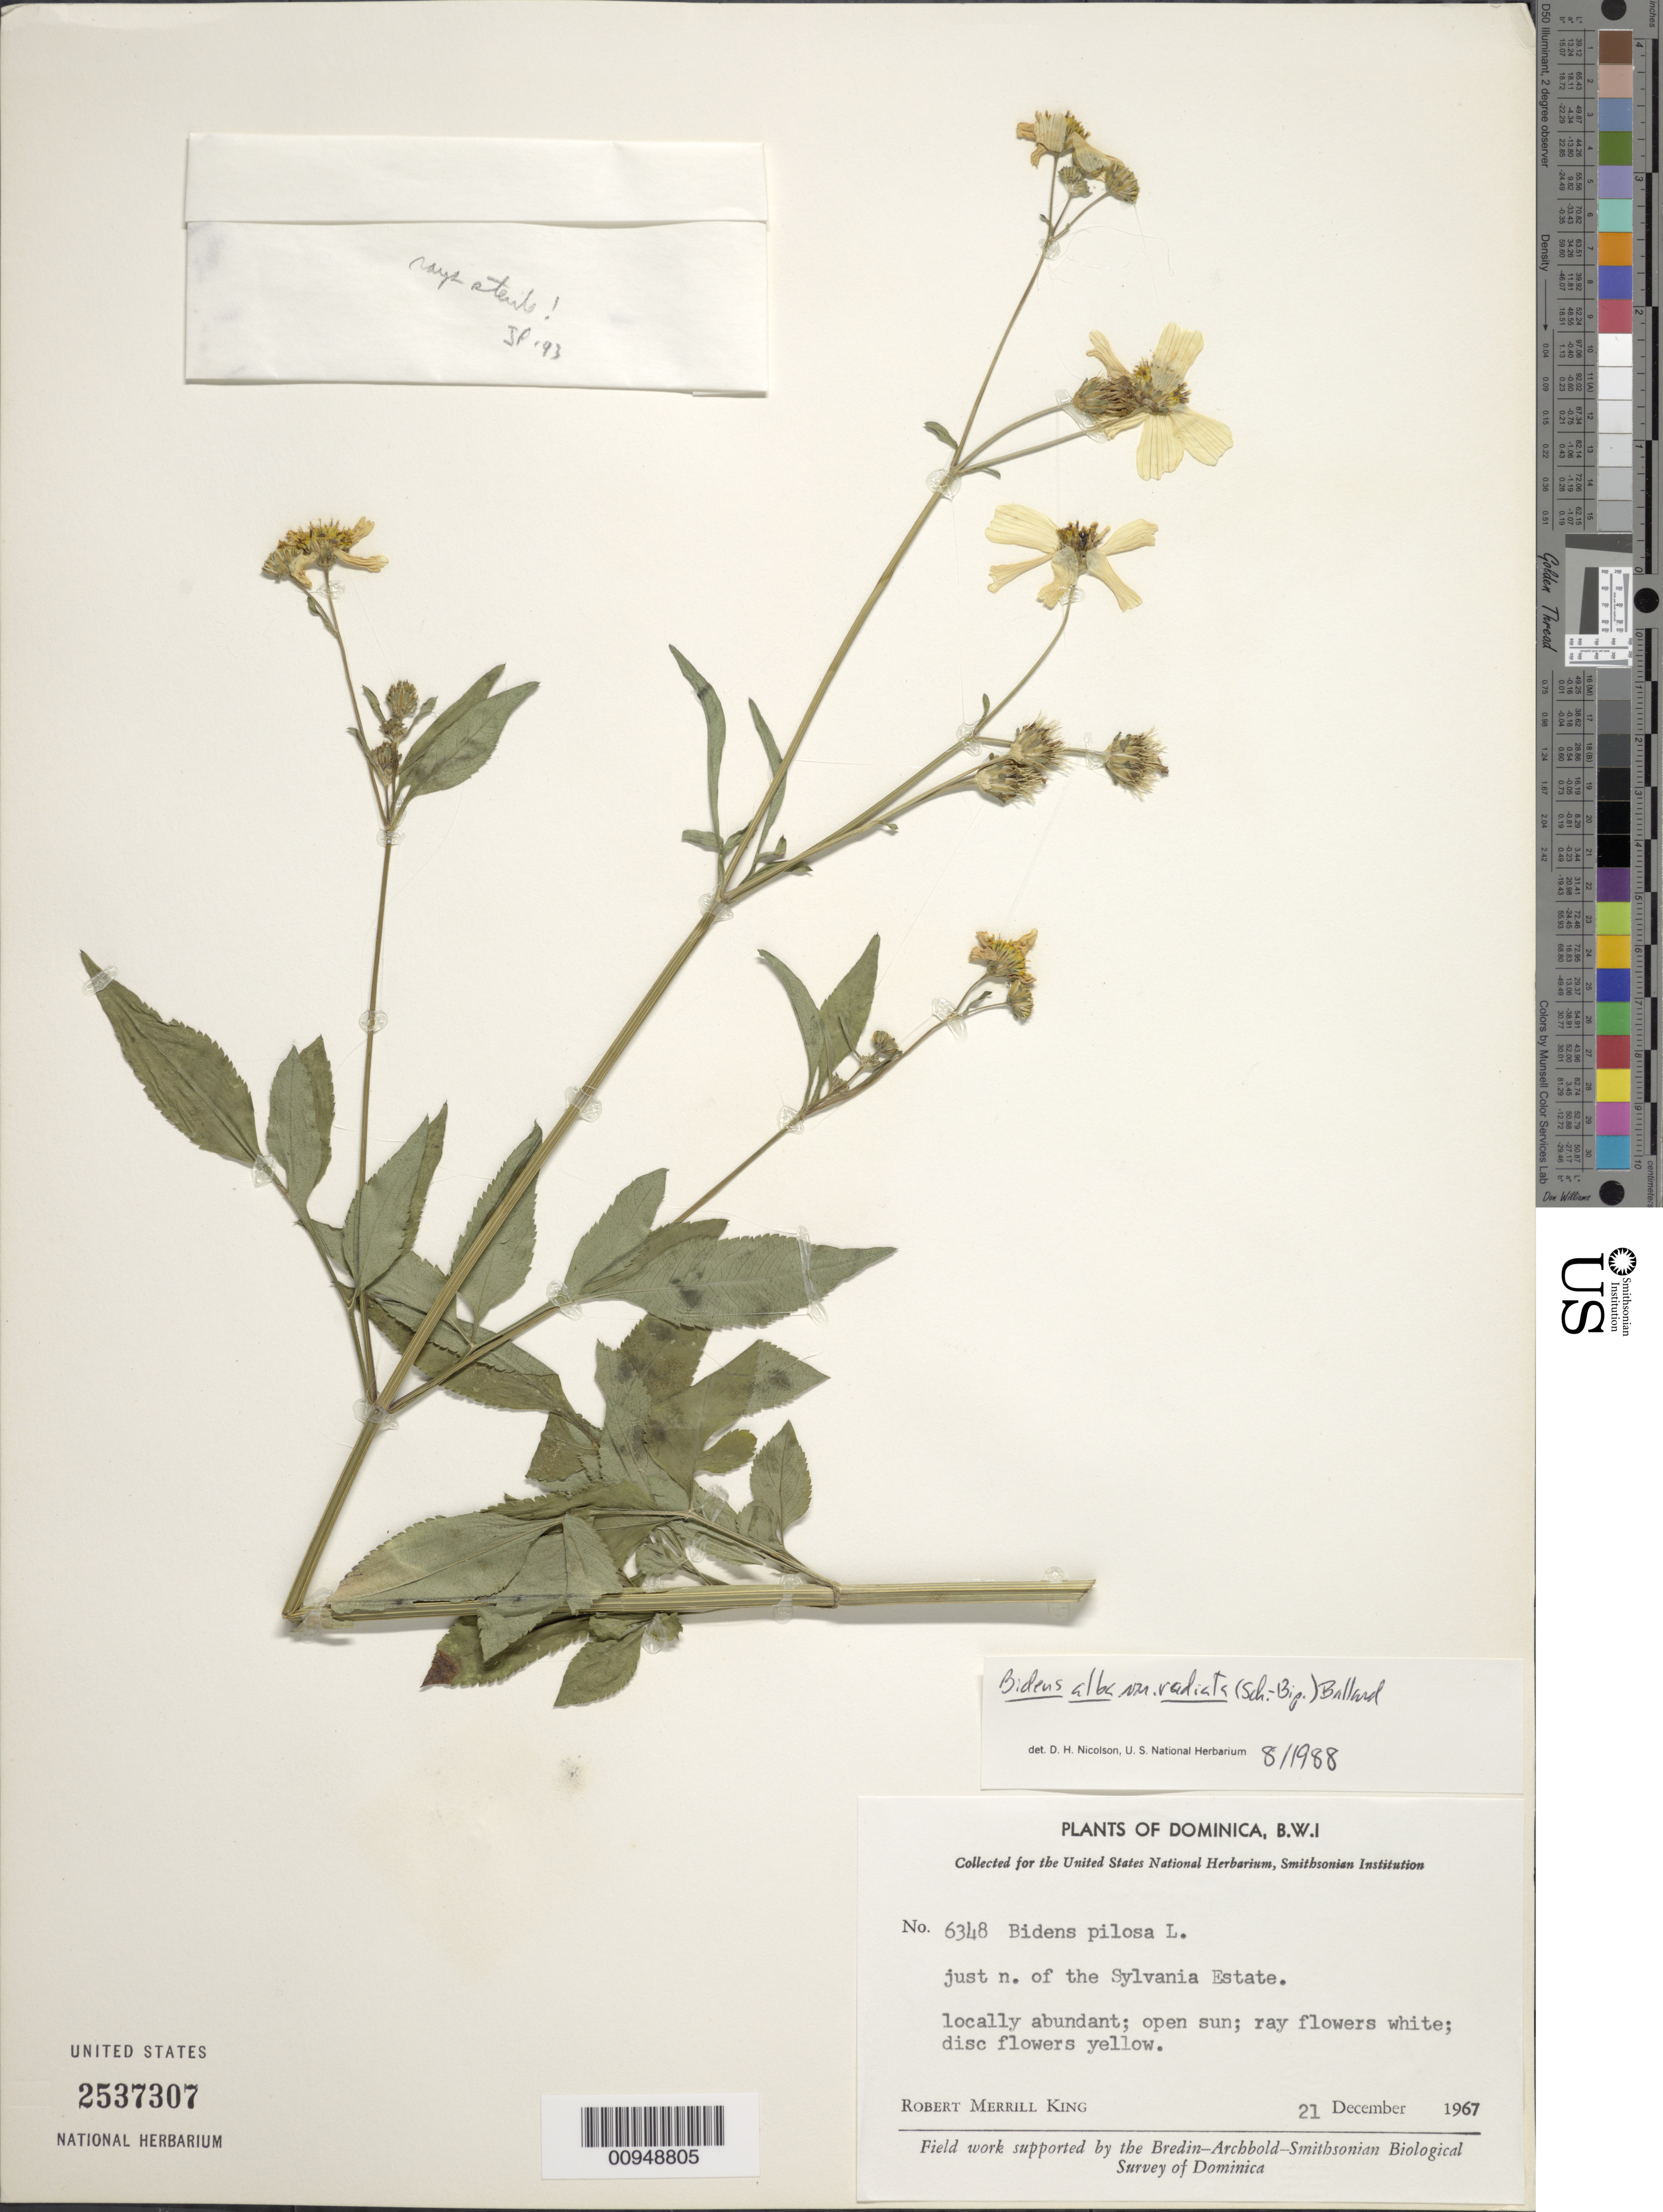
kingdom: Plantae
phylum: Tracheophyta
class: Magnoliopsida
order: Asterales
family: Asteraceae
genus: Bidens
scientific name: Bidens alba var. radiata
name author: (Sch. Bip.) R.E. Ballard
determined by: Nicolson, Dan H.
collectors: R. M. King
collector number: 6348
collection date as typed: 21 Dec 1967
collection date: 1967-12-21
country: Dominica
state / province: St. Paul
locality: just N of the Sylvania Estate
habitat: Open sun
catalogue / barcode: US 2537307